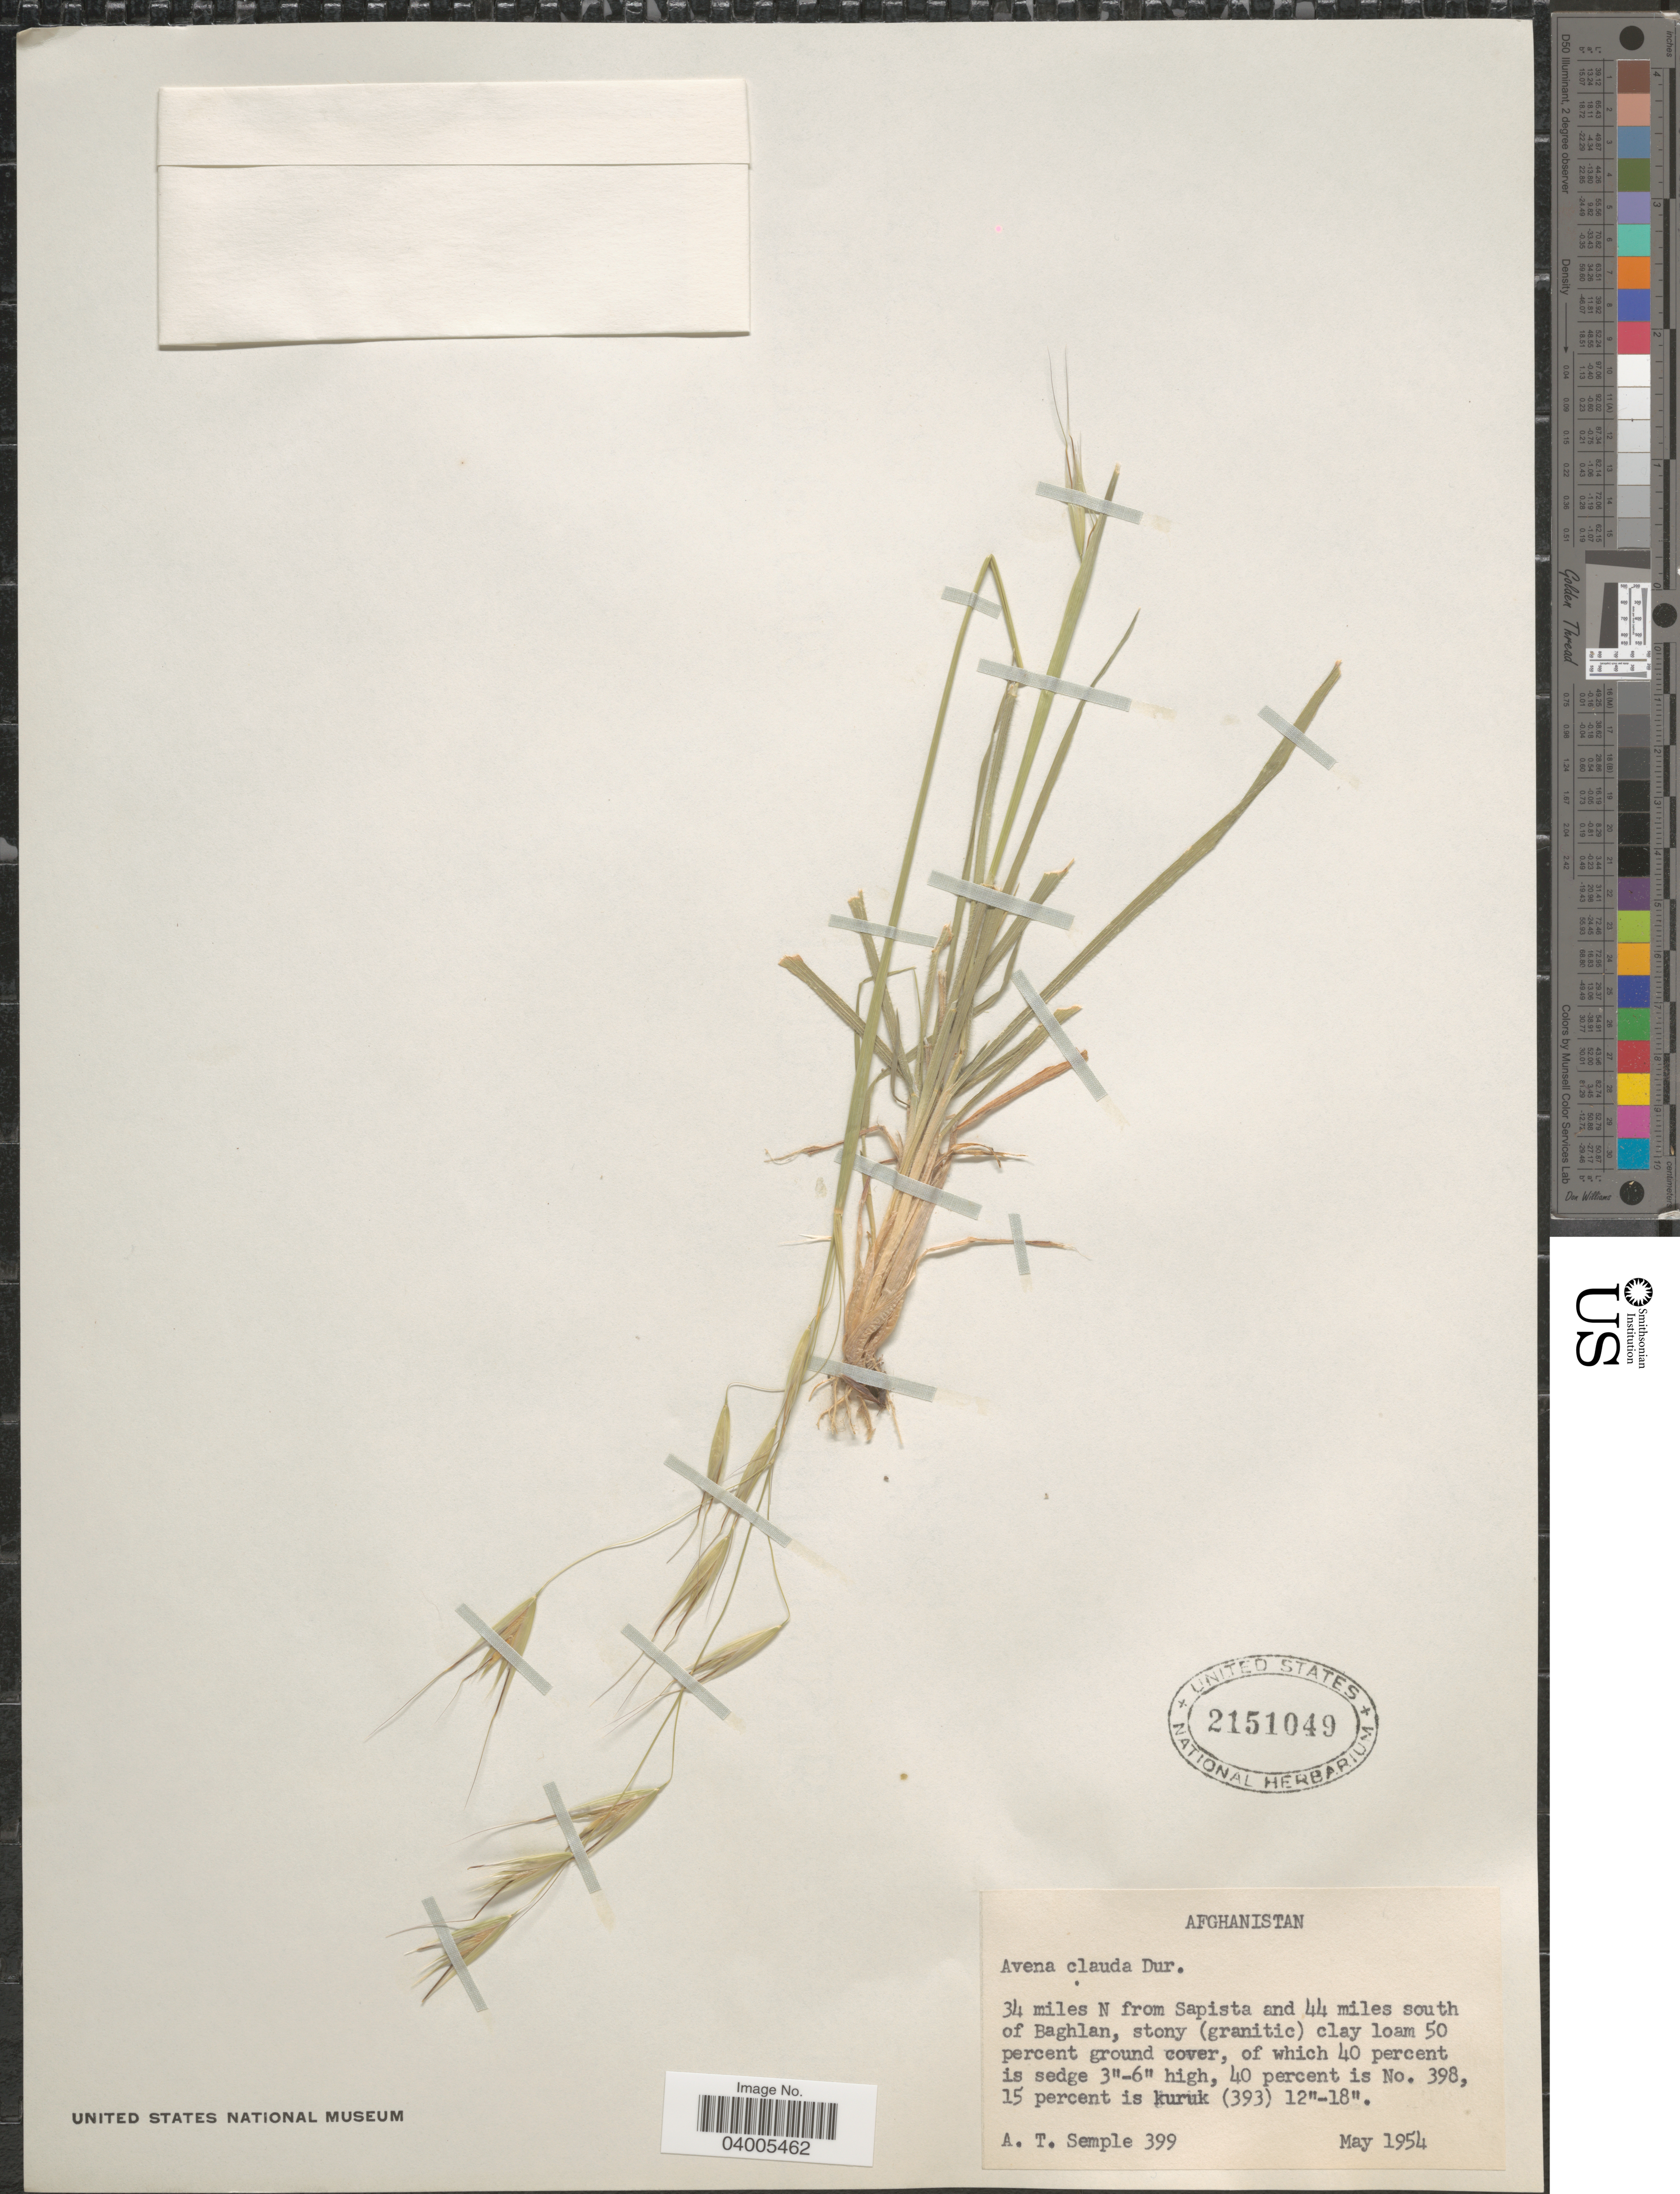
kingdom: Plantae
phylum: Tracheophyta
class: Liliopsida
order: Poales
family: Poaceae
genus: Avena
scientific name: Avena clauda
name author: Durieu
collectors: A. Semple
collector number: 399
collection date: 1954-05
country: Afghanistan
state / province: Baghlan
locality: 34 miles N from Sapista and 44 miles south of Baghlan.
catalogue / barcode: US 2151049